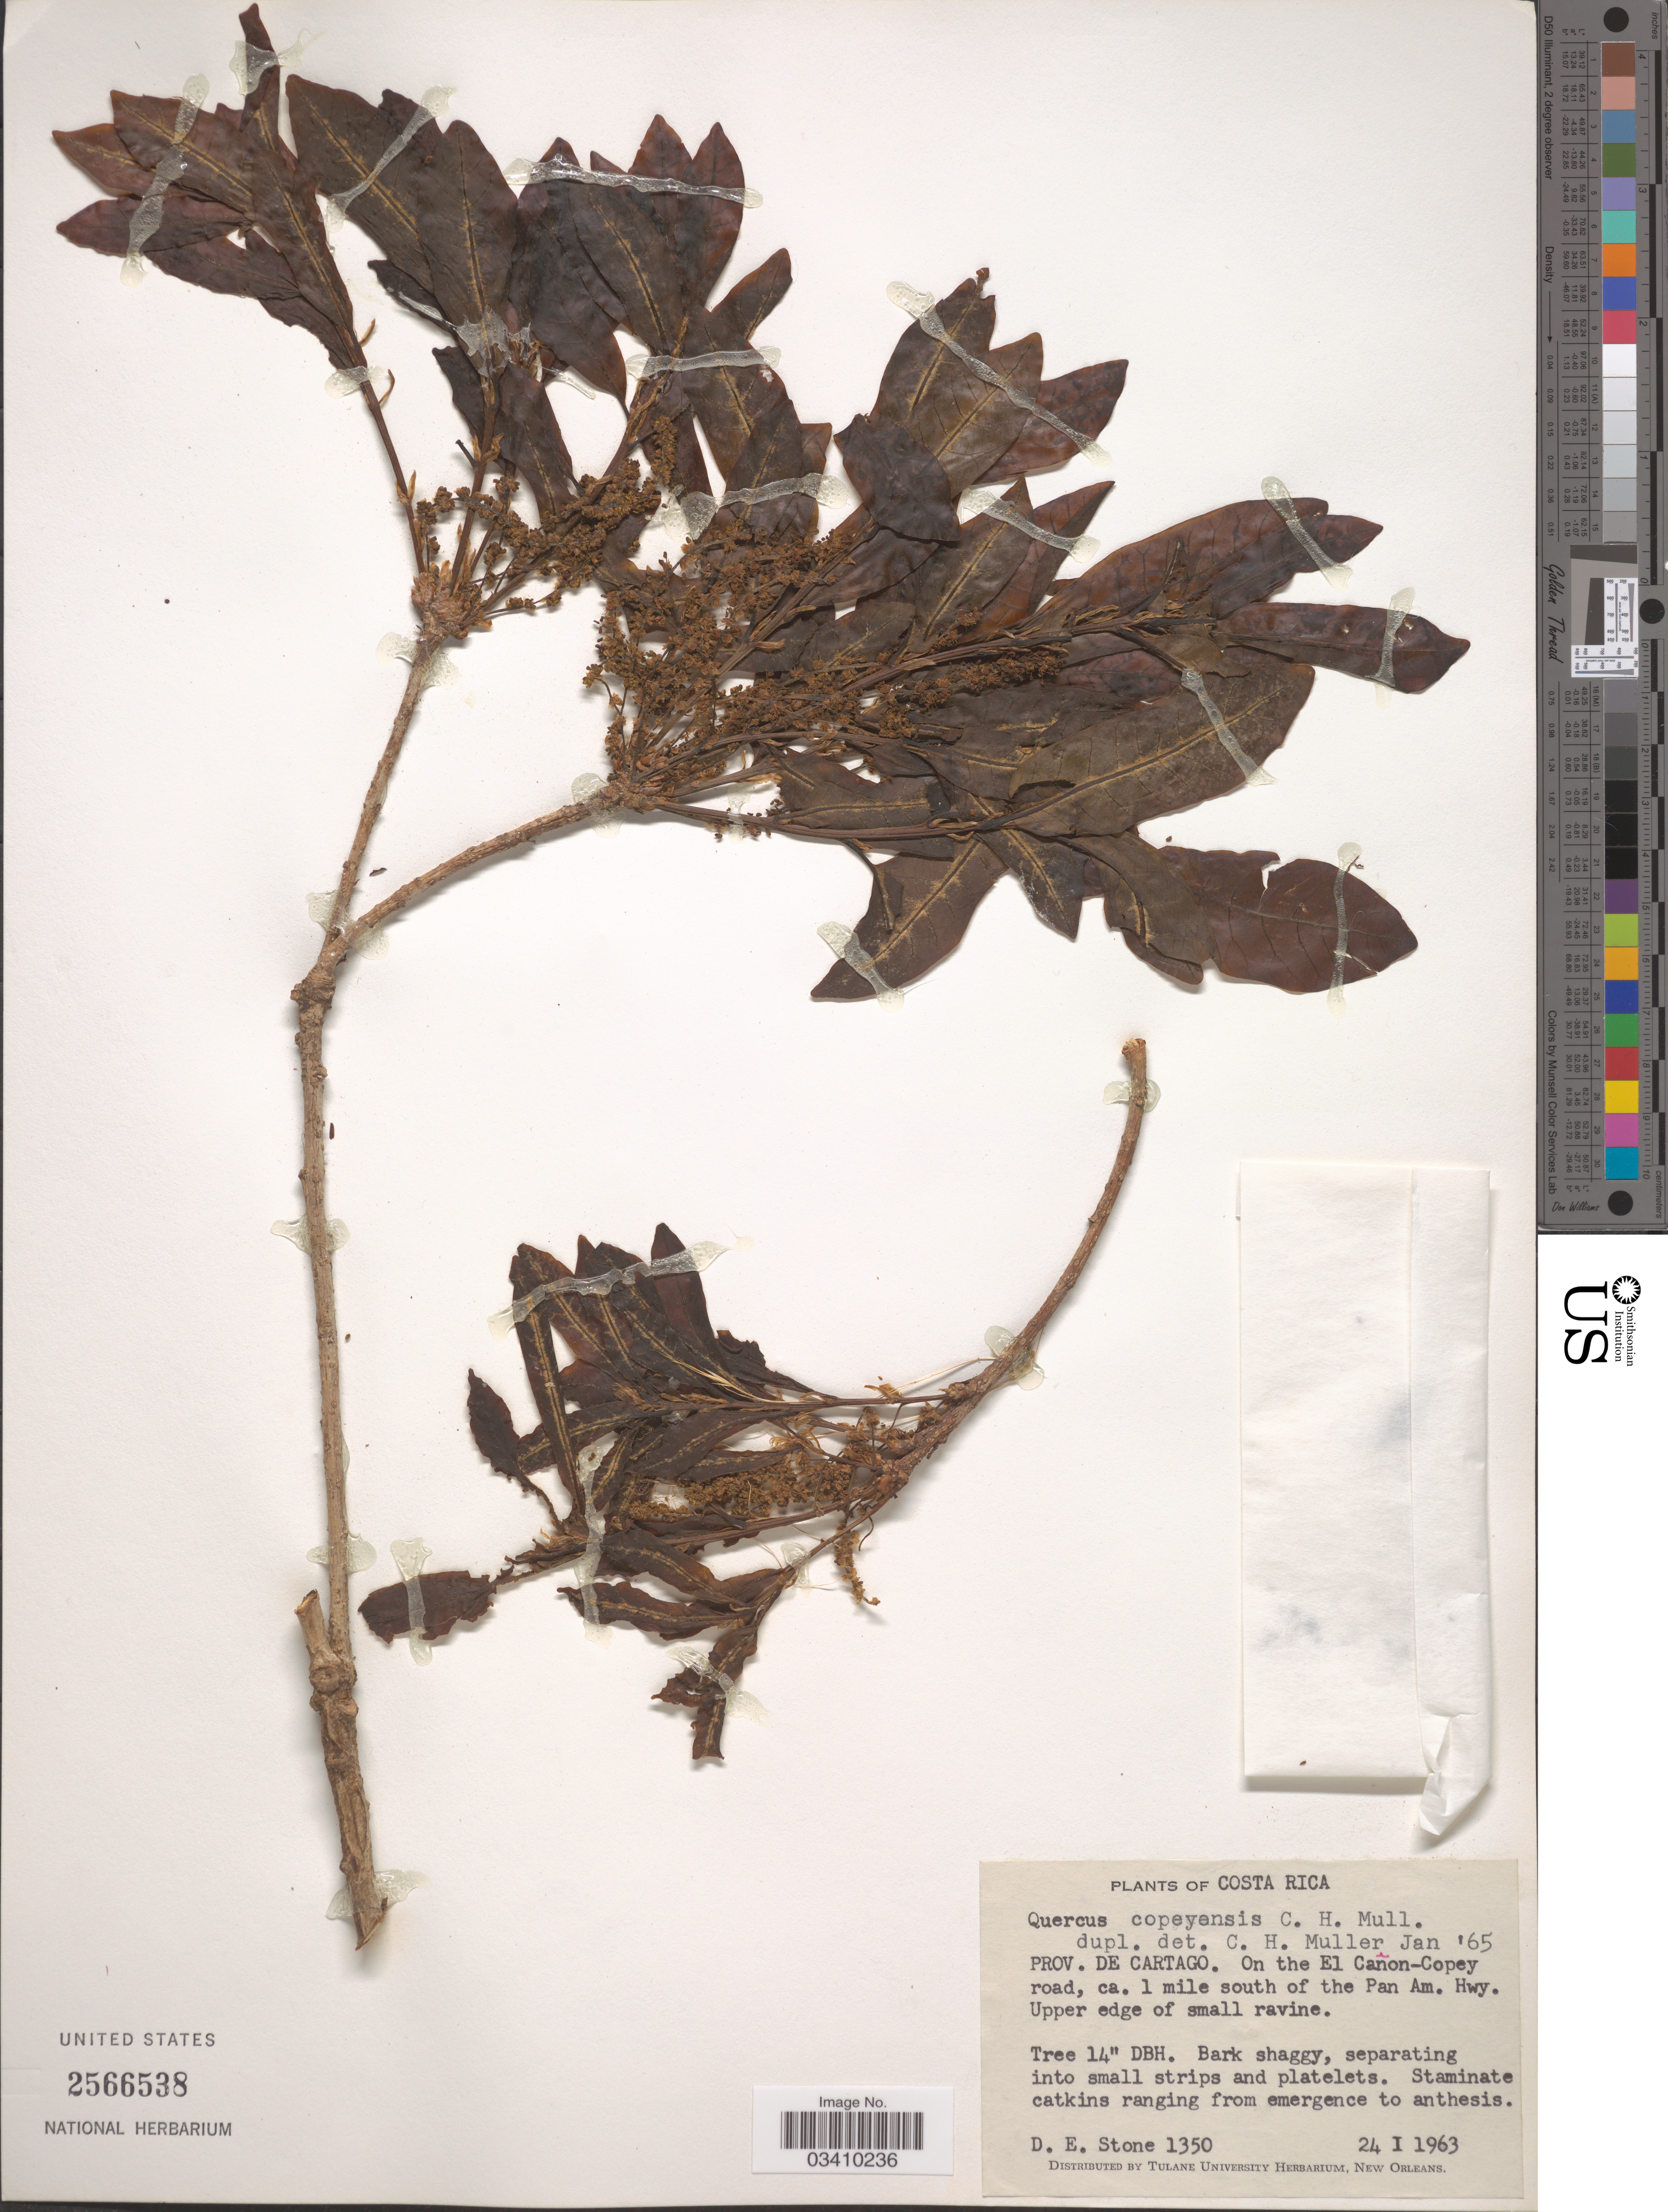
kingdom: Plantae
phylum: Tracheophyta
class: Magnoliopsida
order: Fagales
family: Fagaceae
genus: Quercus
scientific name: Quercus copeyensis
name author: C.H. Müll.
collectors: D. E. Stone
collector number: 1350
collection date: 1963-01-24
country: Costa Rica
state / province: Cartago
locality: On the El Cañon-Copey road, ca. 1 mile south of the Pan Am. Hwy. Upper edge of small ravine.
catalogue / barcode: US 2565538